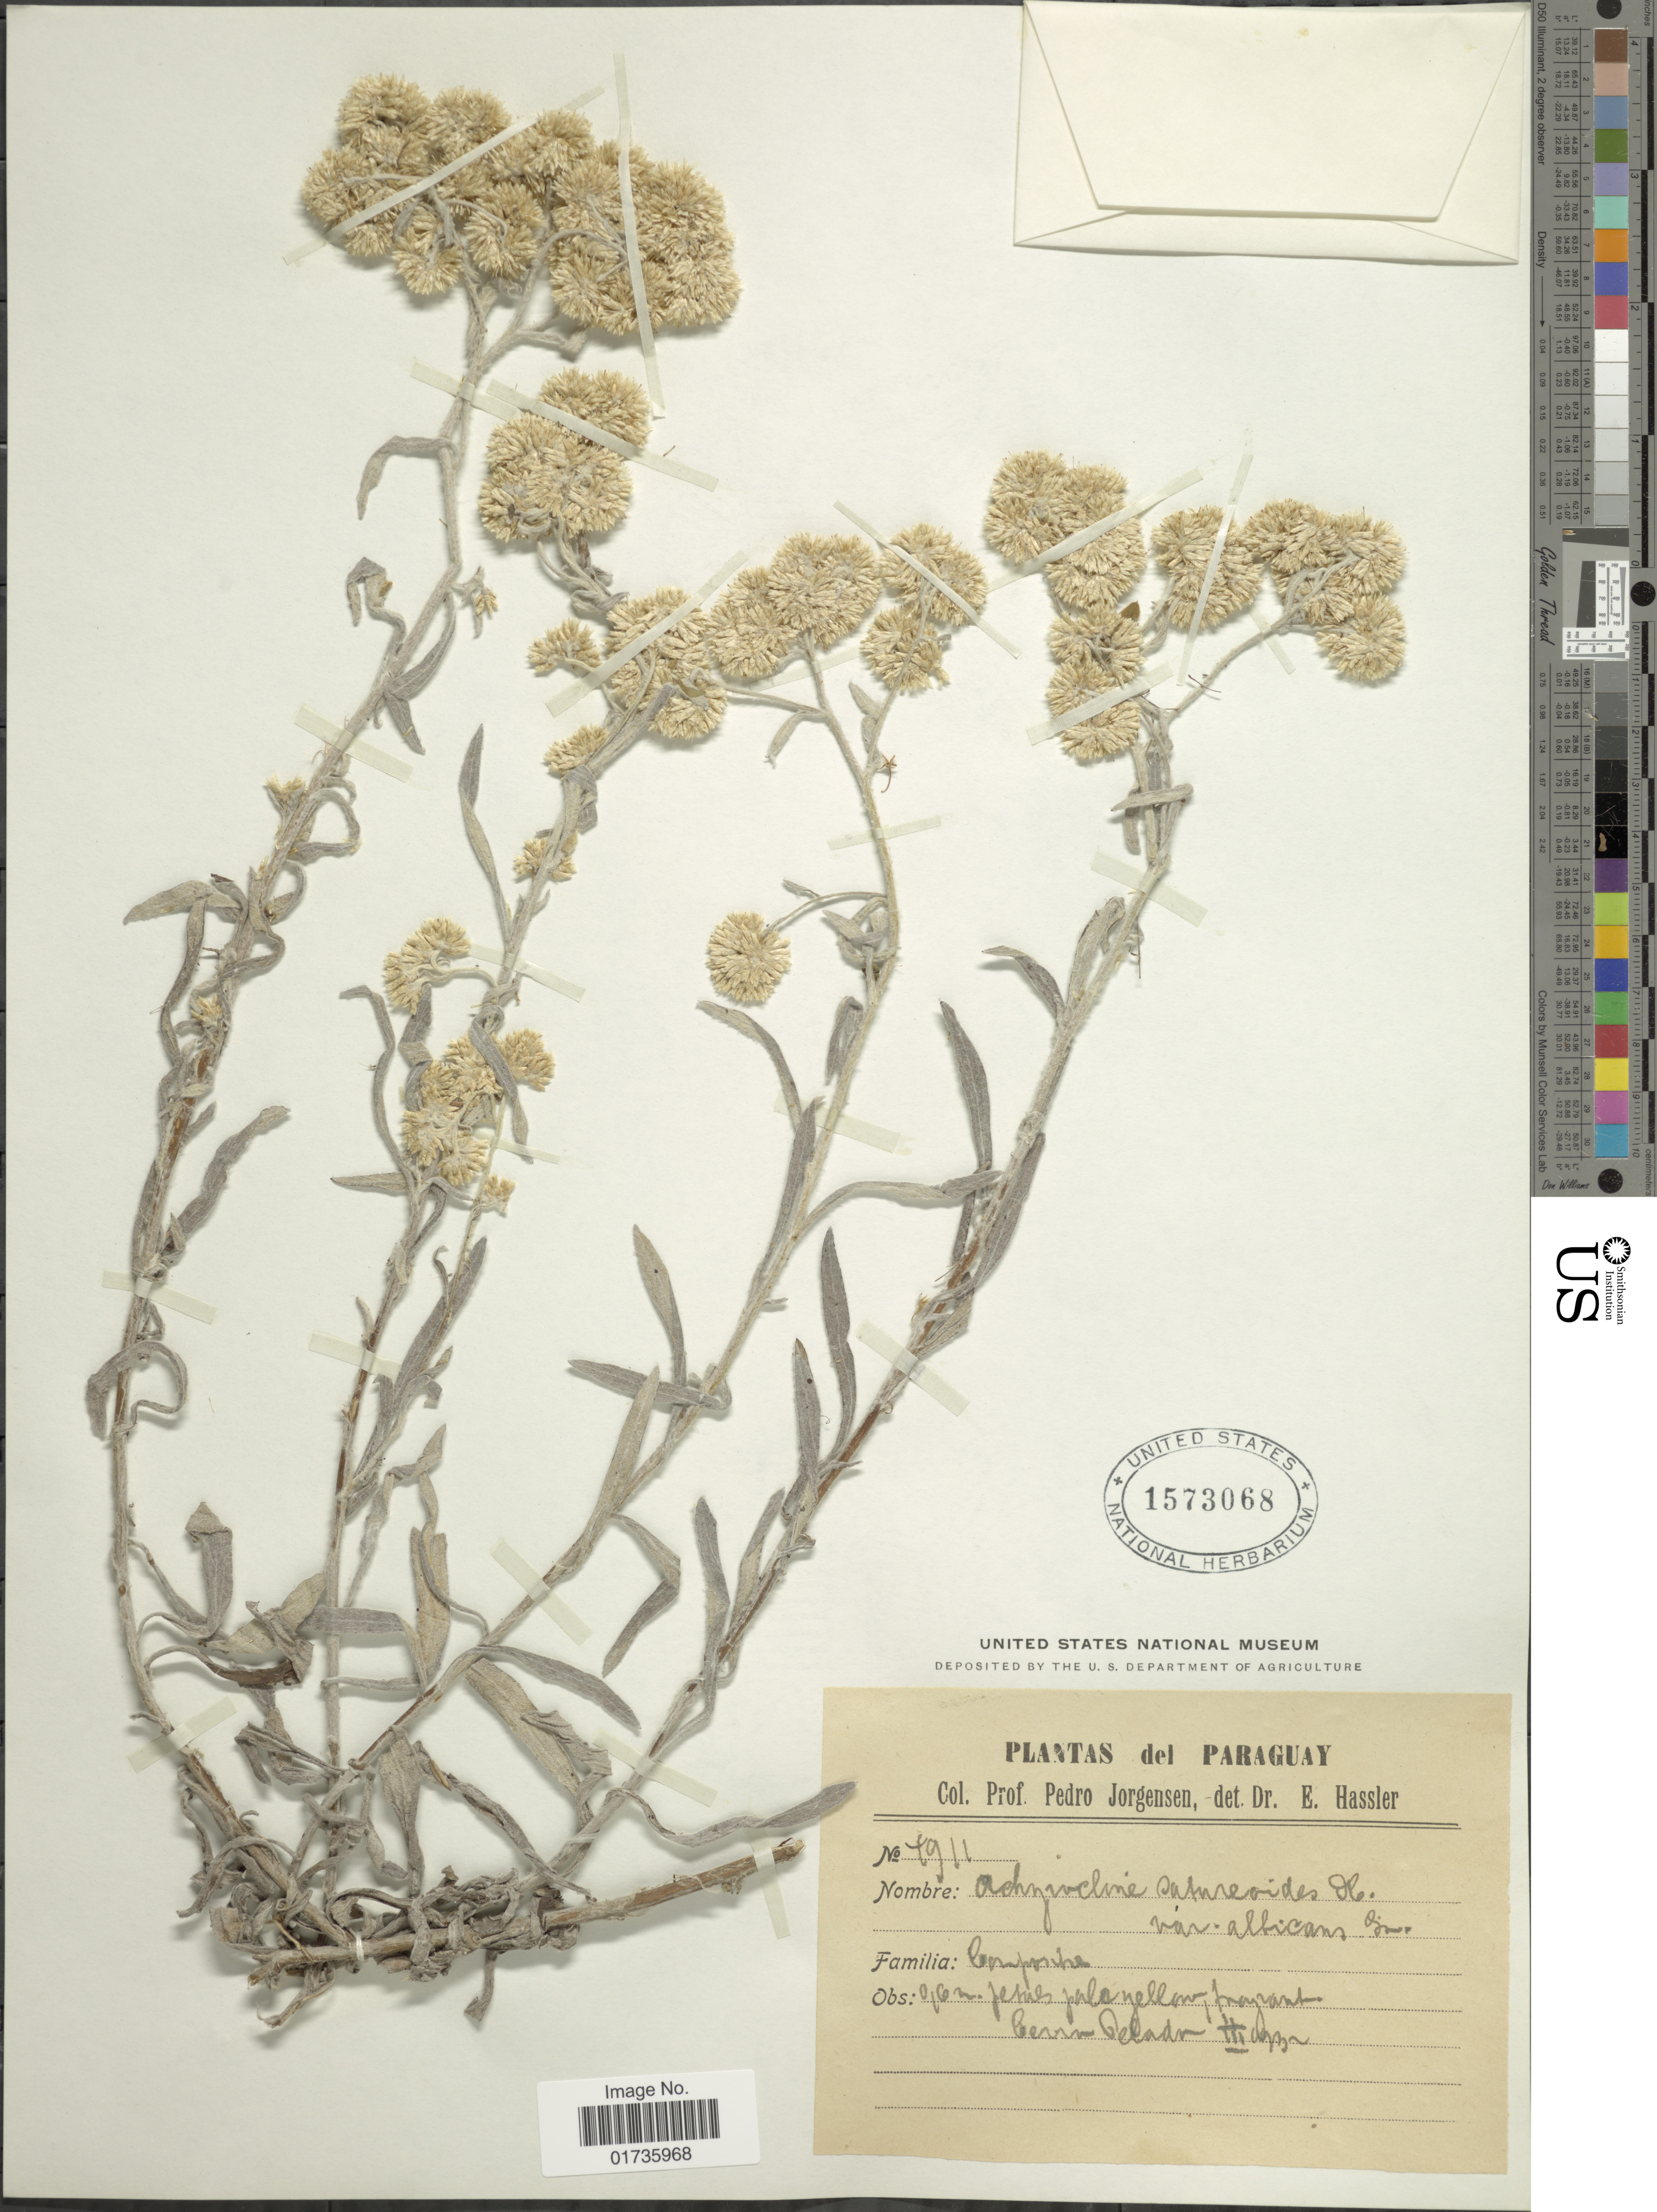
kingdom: Plantae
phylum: Tracheophyta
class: Magnoliopsida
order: Asterales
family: Asteraceae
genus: Achyrocline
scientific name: Achyrocline satureioides var. albicans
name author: (Griseb.) Baker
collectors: P. Jörgensen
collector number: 7911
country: Paraguay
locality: Cerro Pelado.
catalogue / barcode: US 1573068